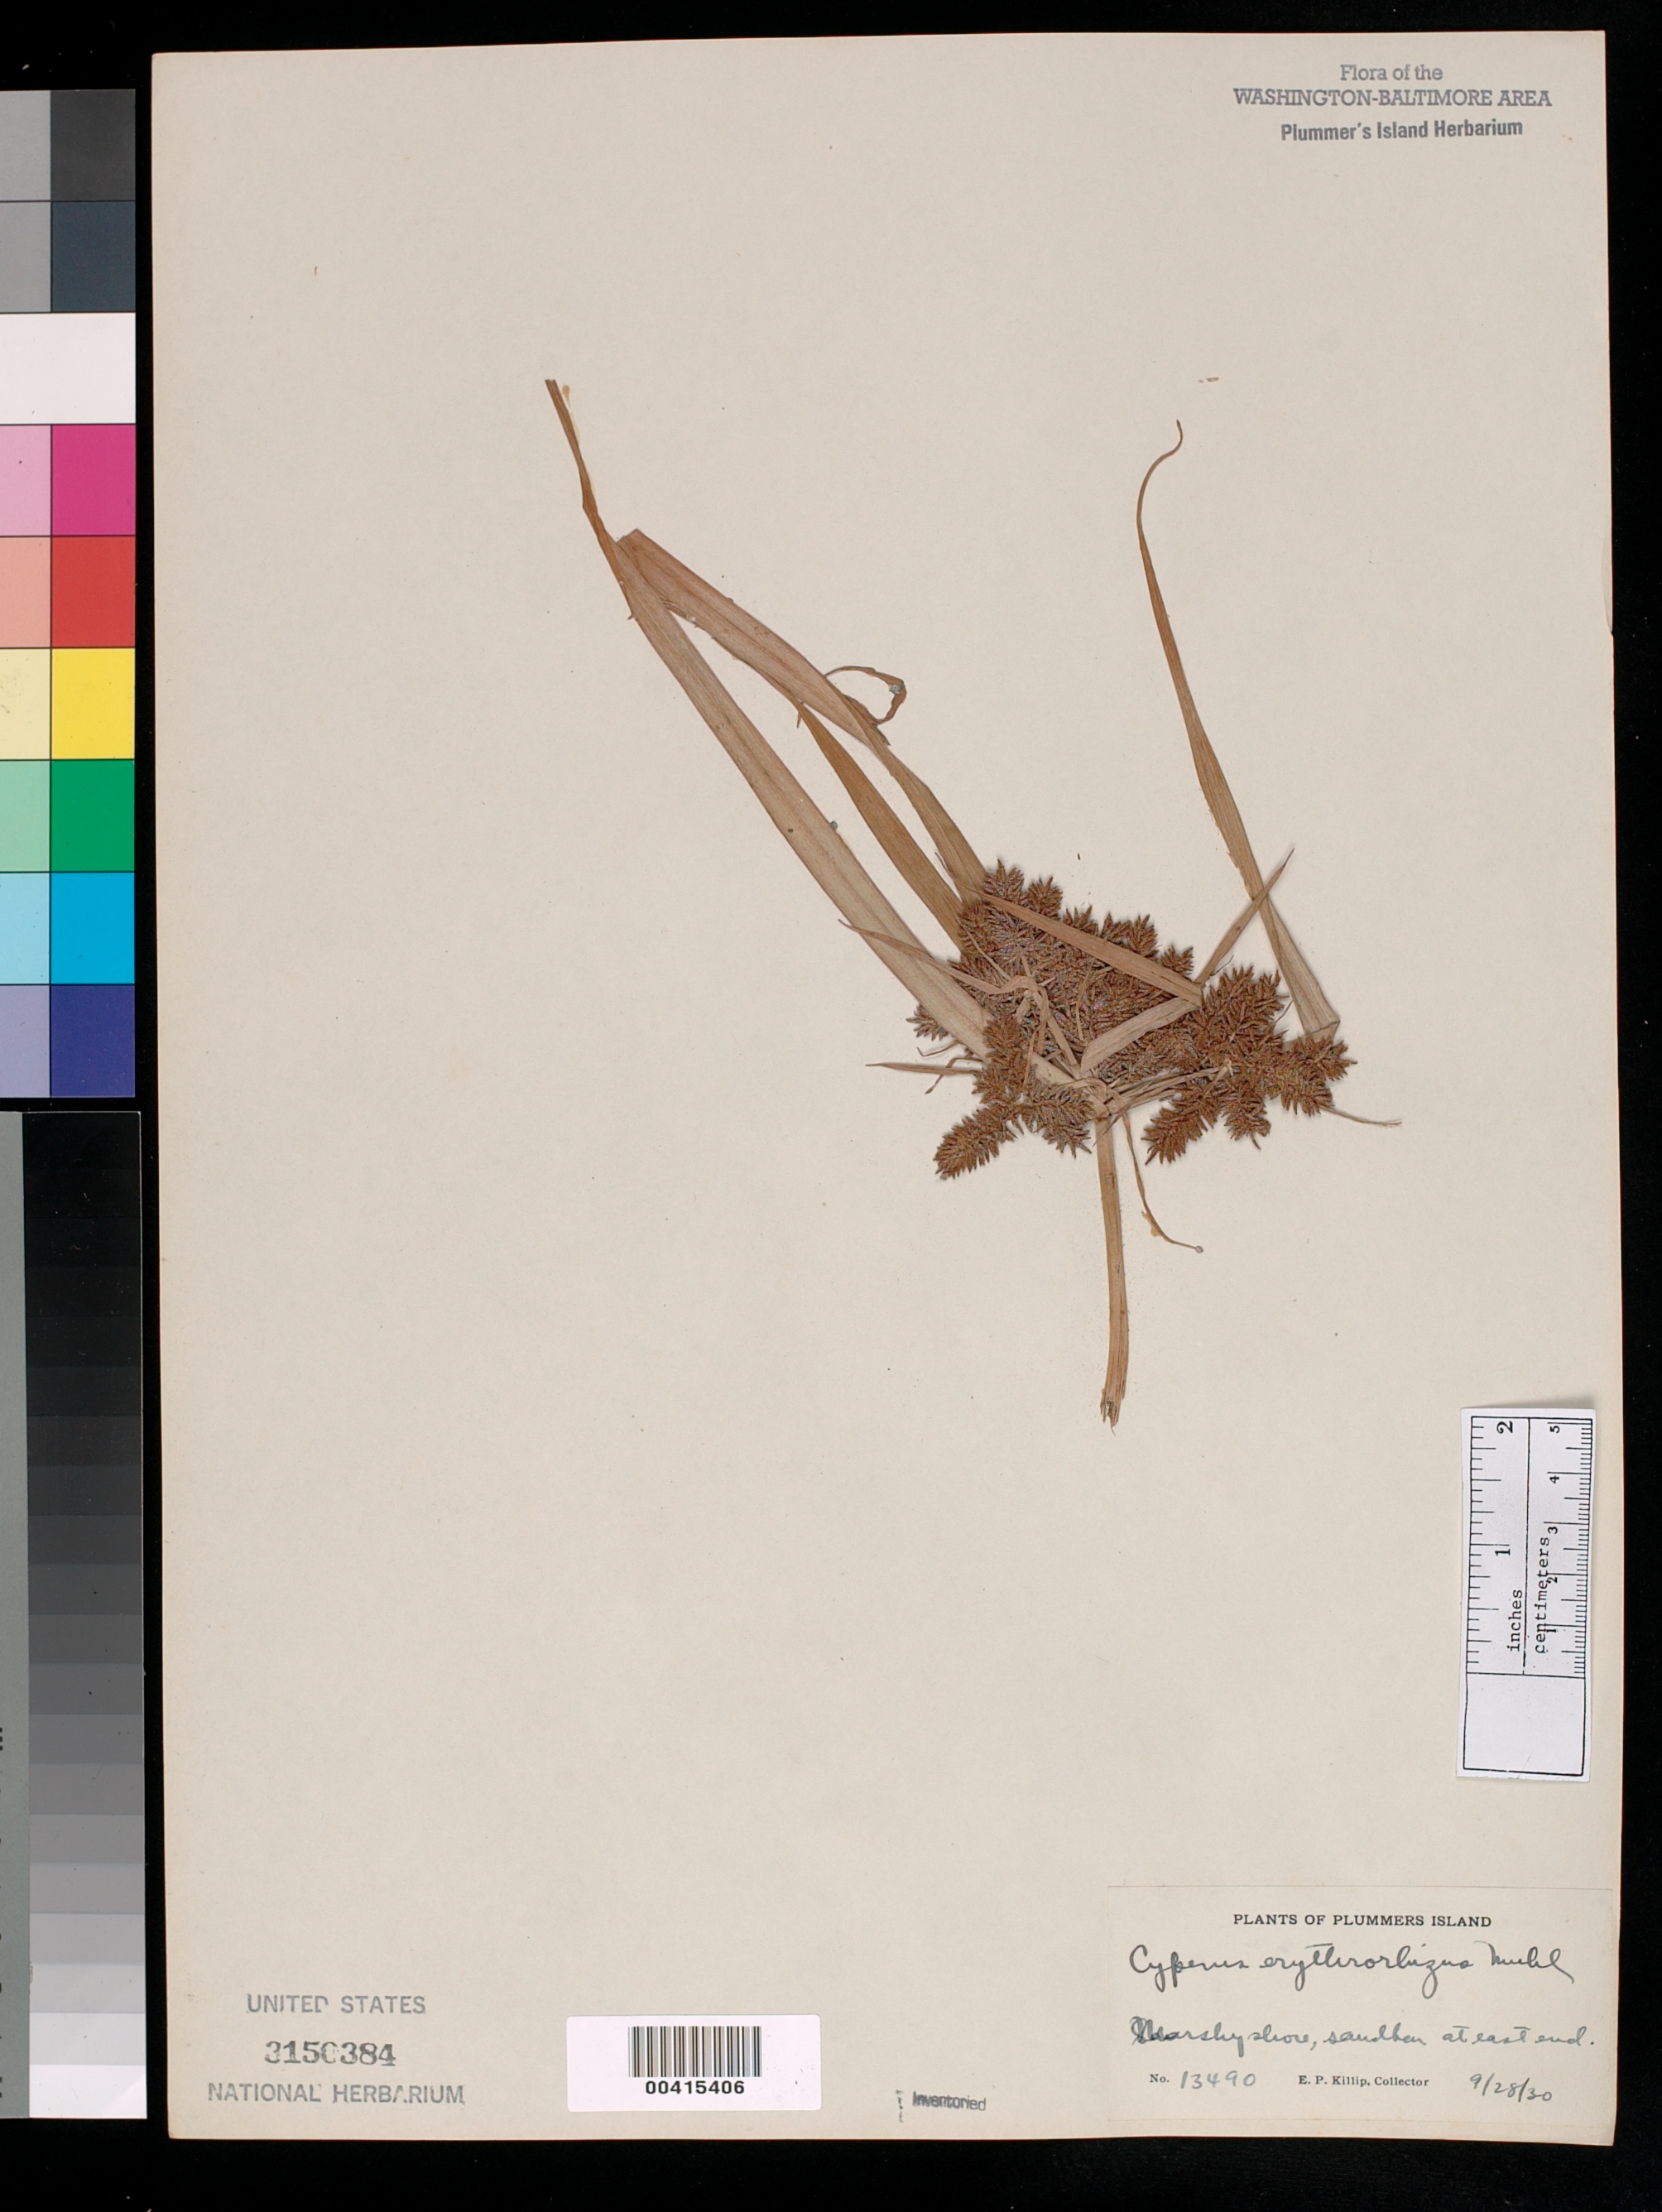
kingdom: Plantae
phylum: Tracheophyta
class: Liliopsida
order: Poales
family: Cyperaceae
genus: Cyperus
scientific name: Cyperus erythrorhizos Muhl.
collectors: E. P. Killip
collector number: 13490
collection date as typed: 28 Sep 1930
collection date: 1930-09-28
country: United States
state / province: Maryland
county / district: Montgomery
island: Plummers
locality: Plummer's Island; sandbar at east end C. & O. Canal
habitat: Marshy shore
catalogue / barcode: US 3150384